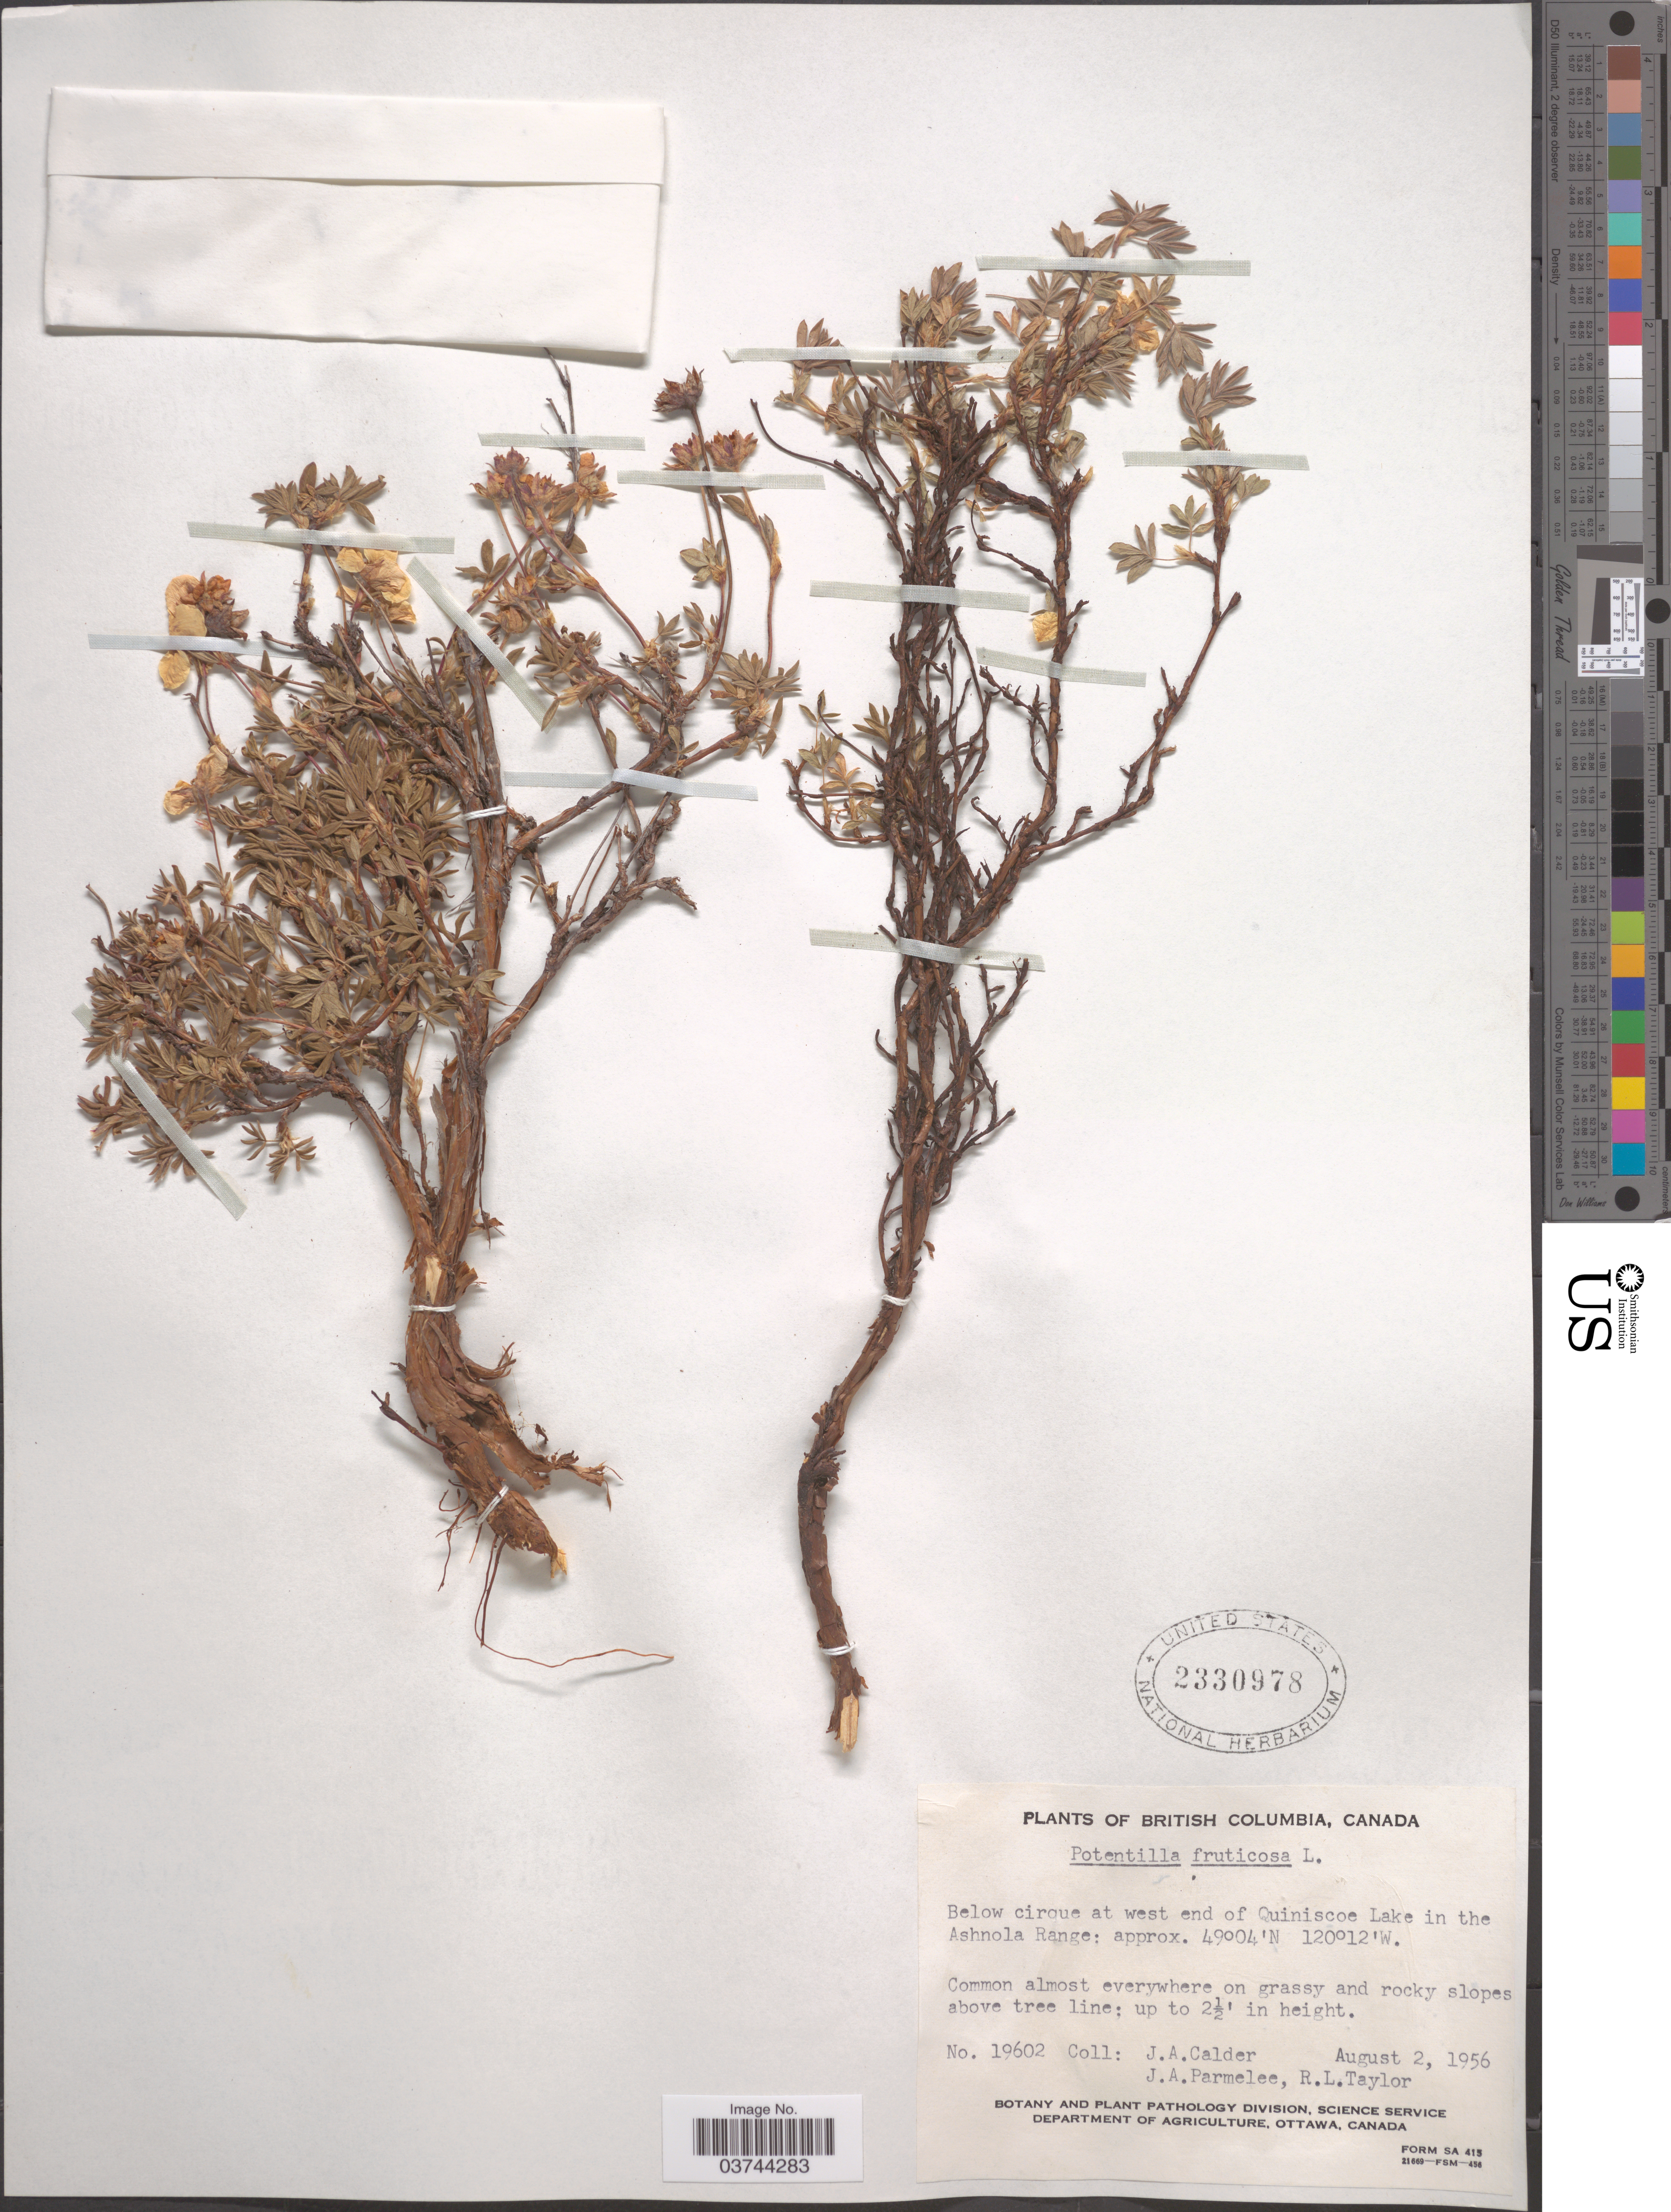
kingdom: Plantae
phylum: Tracheophyta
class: Magnoliopsida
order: Rosales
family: Rosaceae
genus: Dasiphora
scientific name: Dasiphora fruticosa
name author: (L.) Rydb.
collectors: J. A. Calder, J. A. Parmelee & R. Taylor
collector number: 19602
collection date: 1956-08-02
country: Canada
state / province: British Columbia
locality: Below cirque at west end of Quiniscoe Lake in the Ashnola Range.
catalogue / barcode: US 2330978